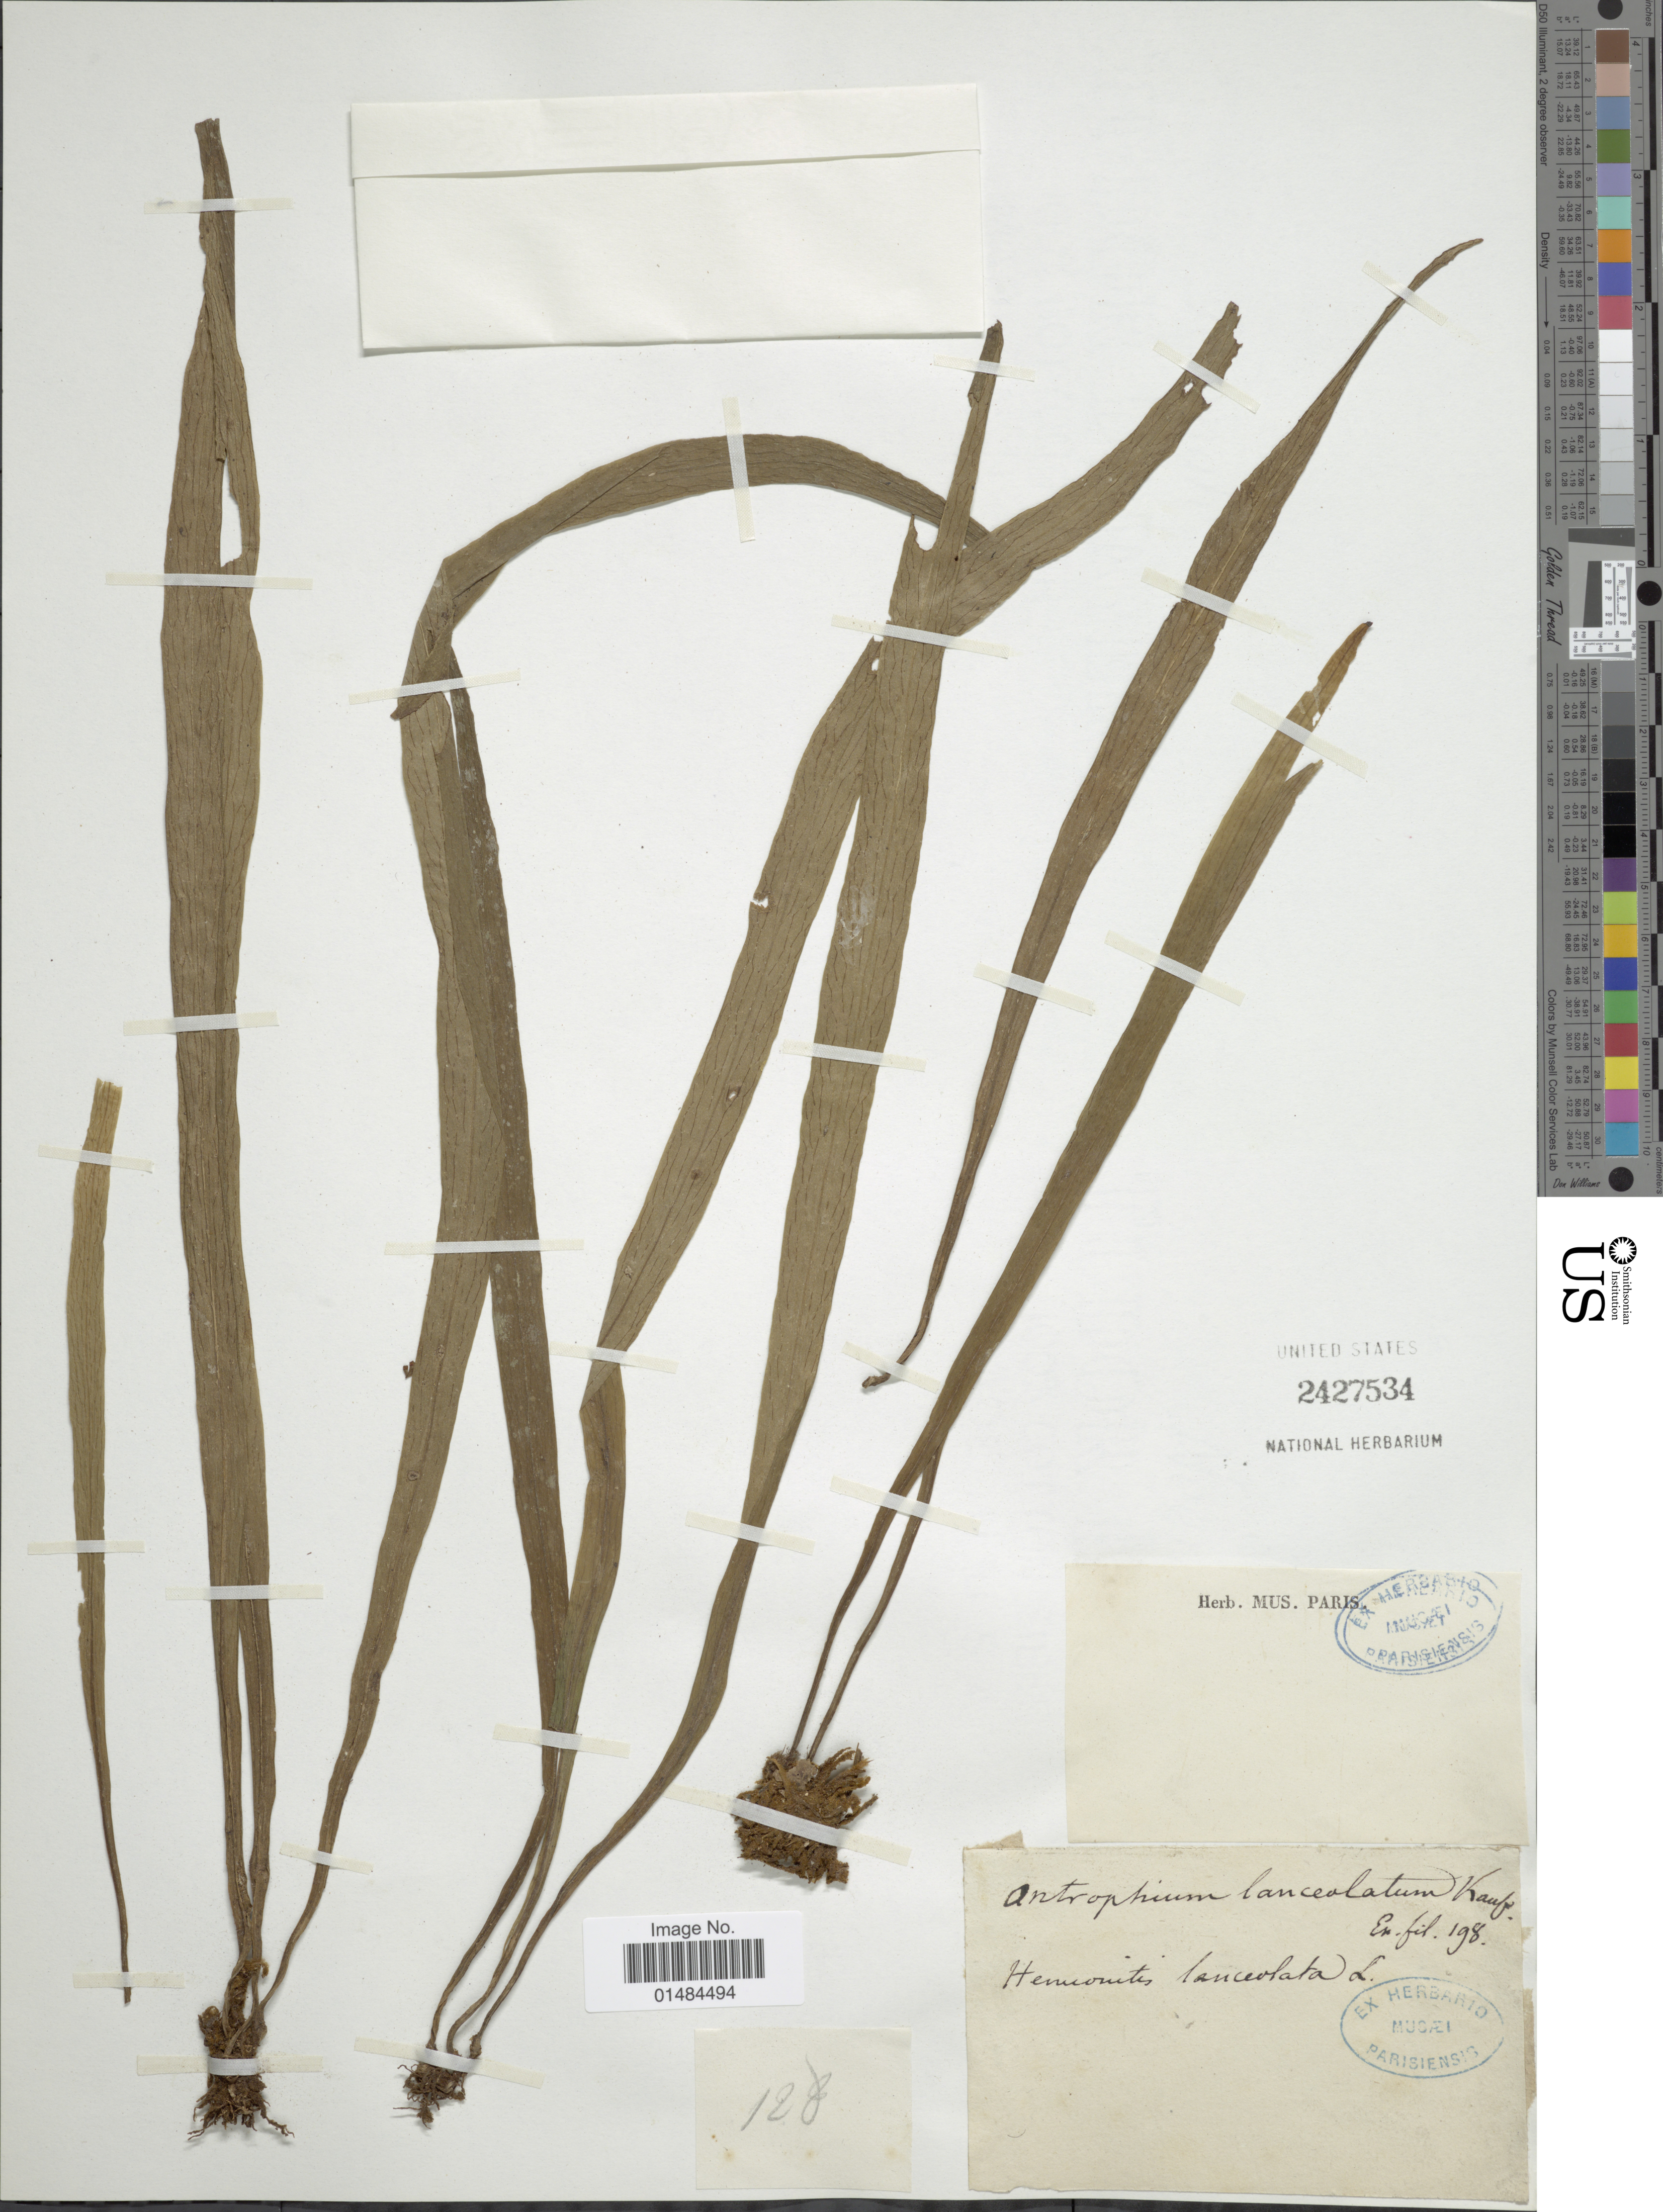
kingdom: Plantae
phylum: Tracheophyta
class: Polypodiopsida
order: Polypodiales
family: Pteridaceae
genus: Polytaenium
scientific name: Polytaenium lanceolatum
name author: (L.) Desv.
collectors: ex herb. Mus. Paris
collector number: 128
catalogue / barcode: US 2427534